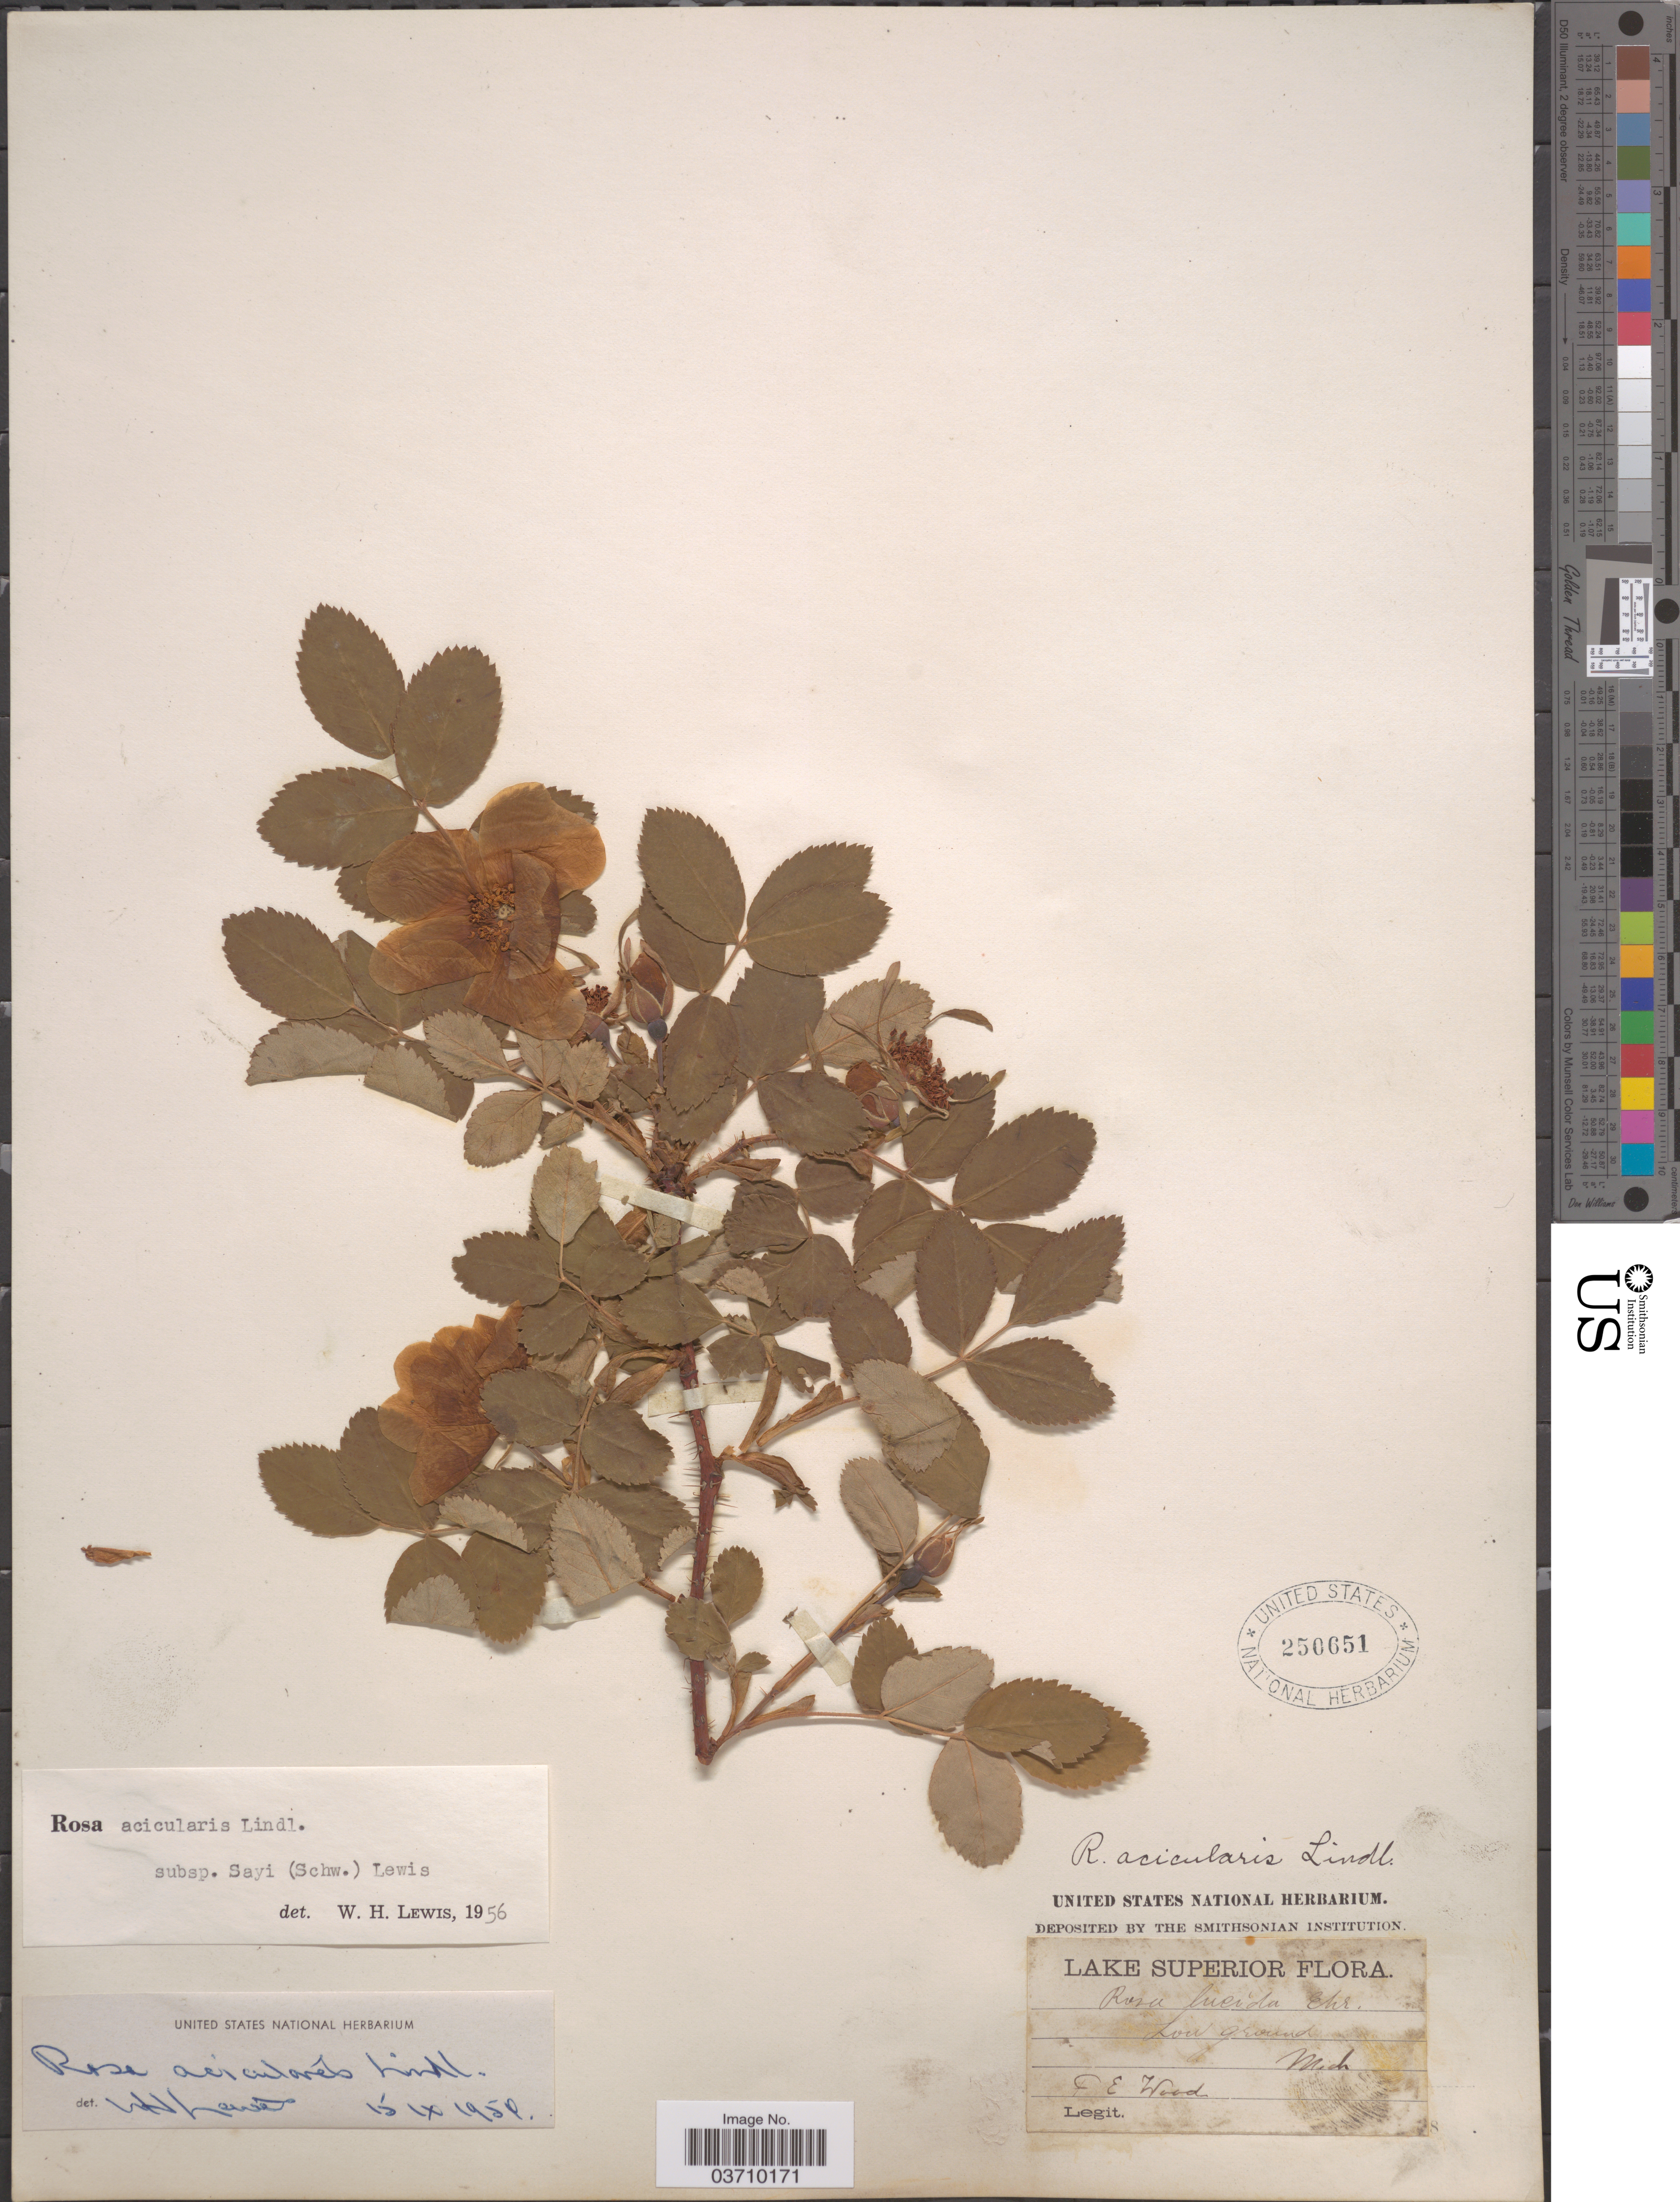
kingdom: Plantae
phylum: Tracheophyta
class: Magnoliopsida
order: Rosales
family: Rosaceae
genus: Rosa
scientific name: Rosa acicularis var. sayi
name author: (Schwein.) Rehder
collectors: F. Wood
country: United States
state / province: Michigan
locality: Lake Superior.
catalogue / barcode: US 250651